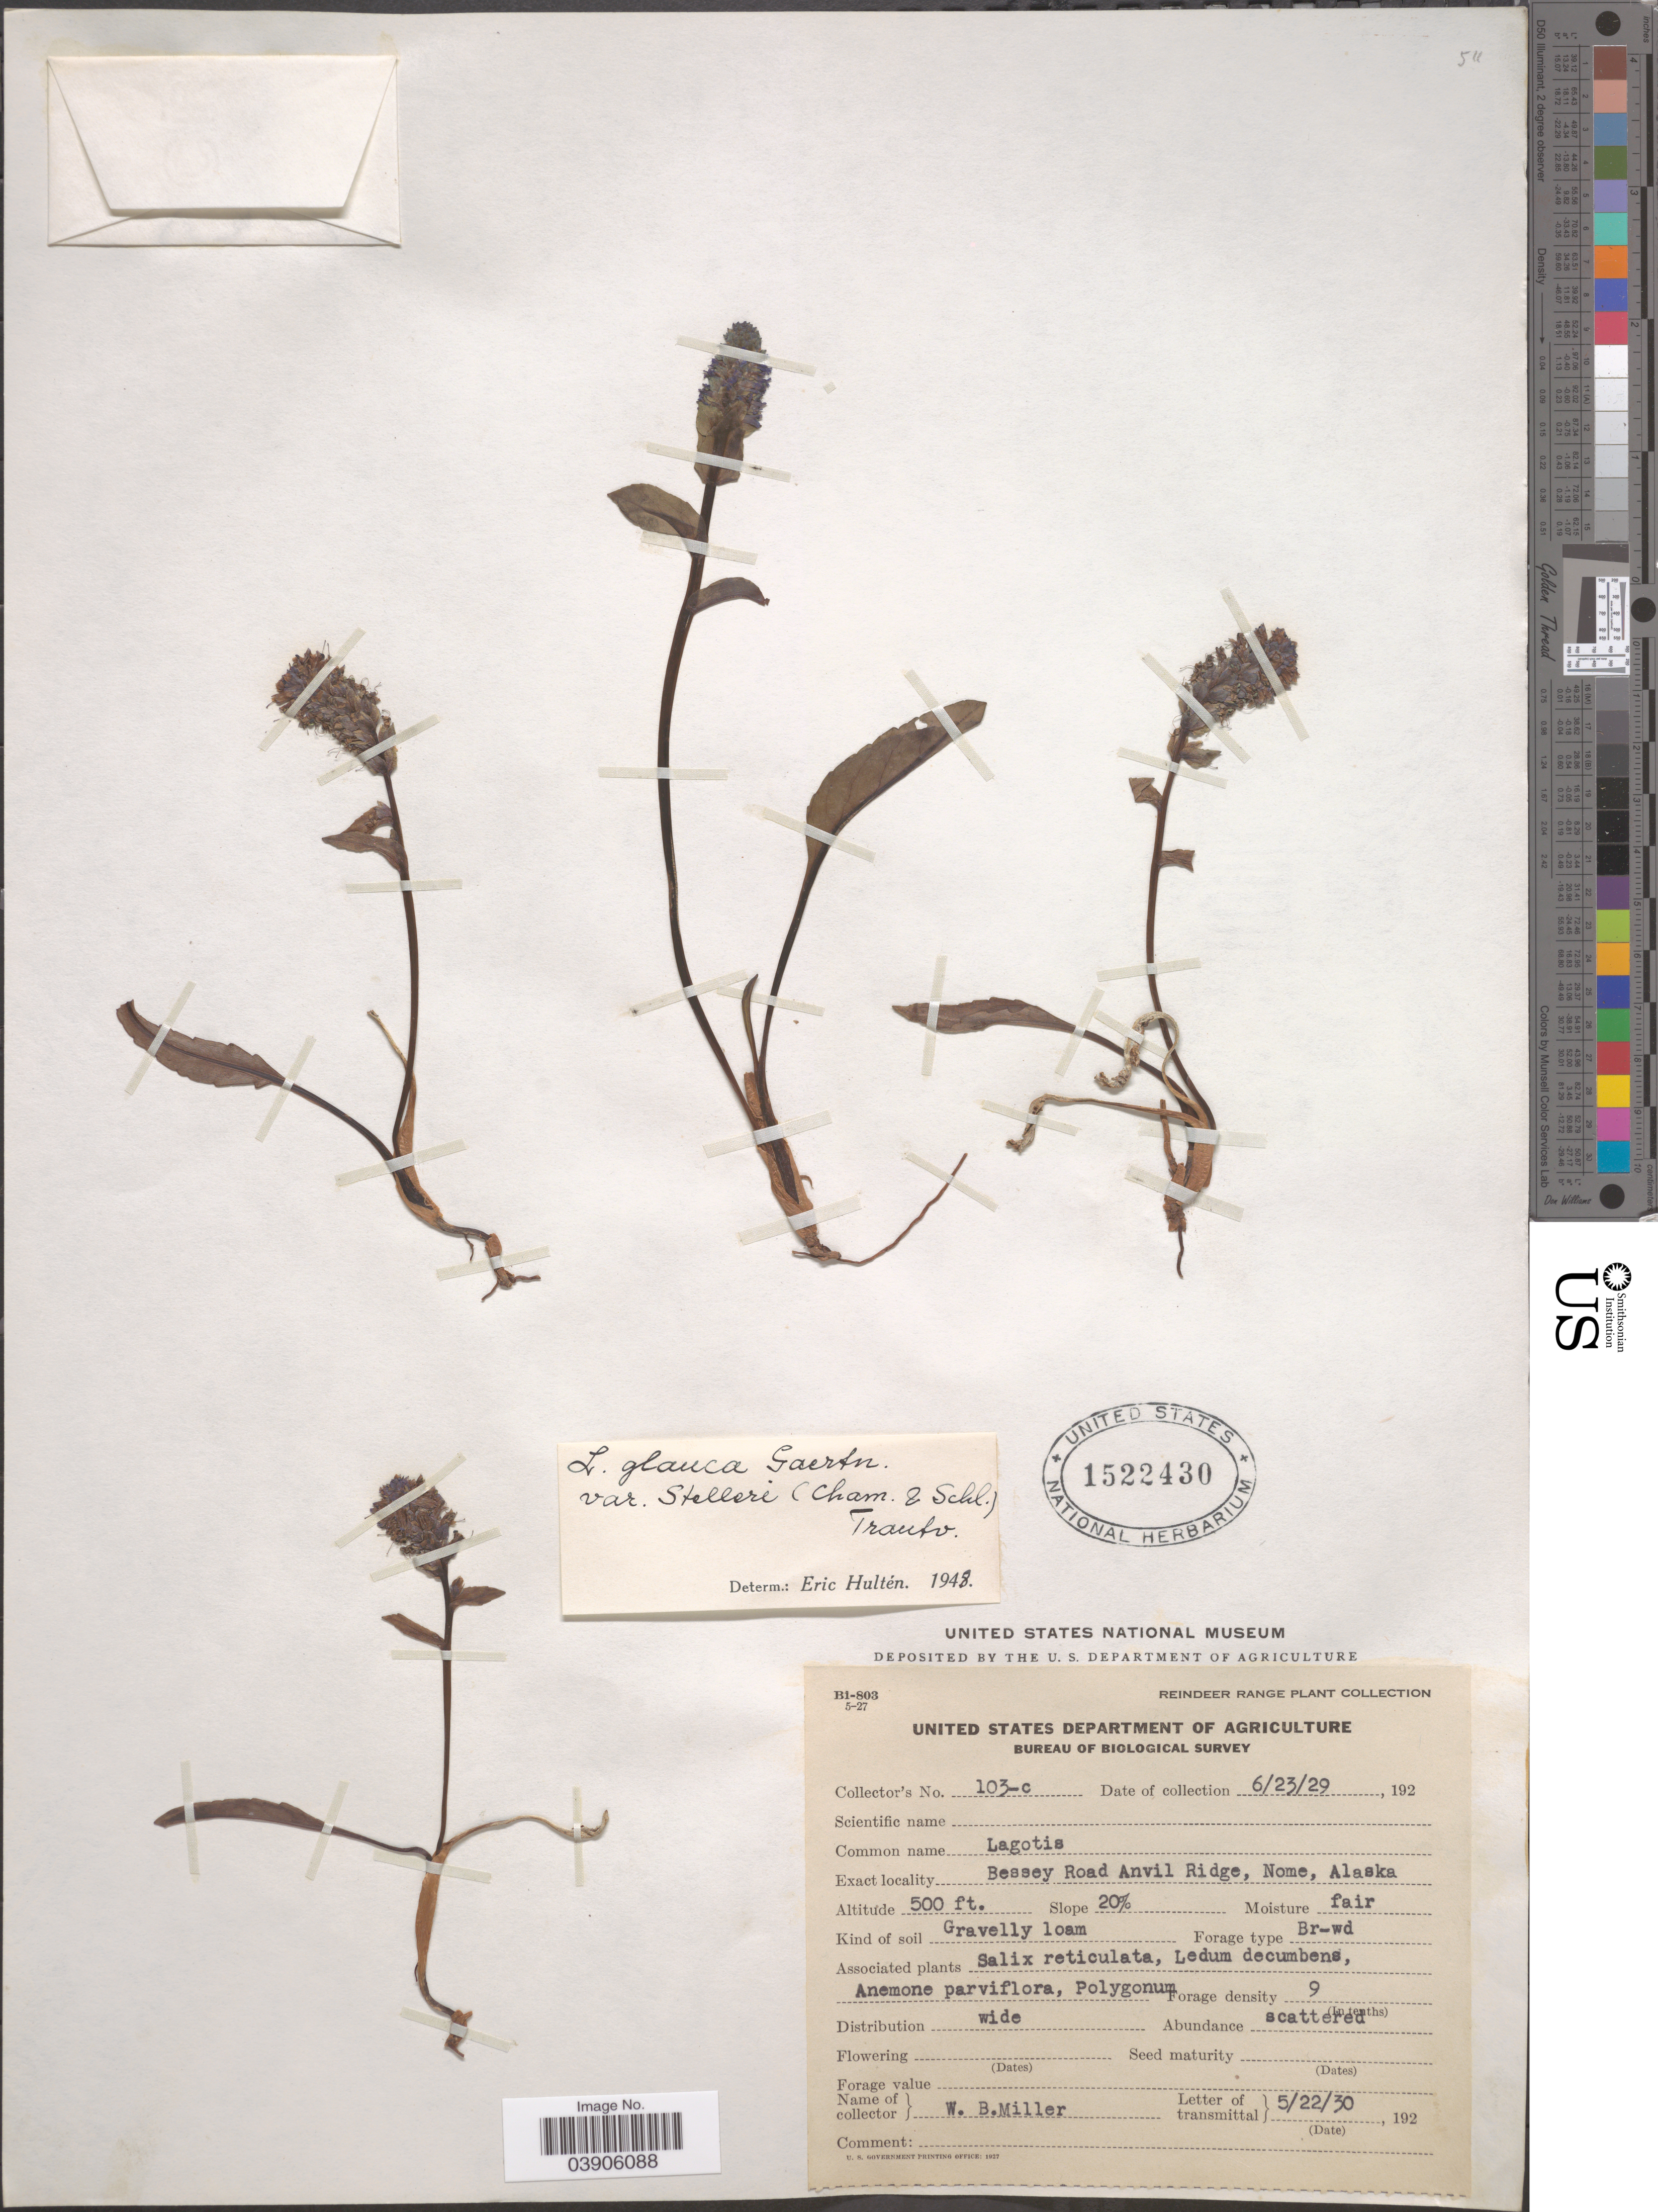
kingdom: Plantae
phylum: Tracheophyta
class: Magnoliopsida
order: Lamiales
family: Plantaginaceae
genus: Lagotis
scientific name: Lagotis glauca var. stelleri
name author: Trautv.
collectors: W. Miller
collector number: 103-c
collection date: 1929-06-23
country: United States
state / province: Alaska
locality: Bessey Road Anvil Ridge, Nome.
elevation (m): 152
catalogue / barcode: US 1522430